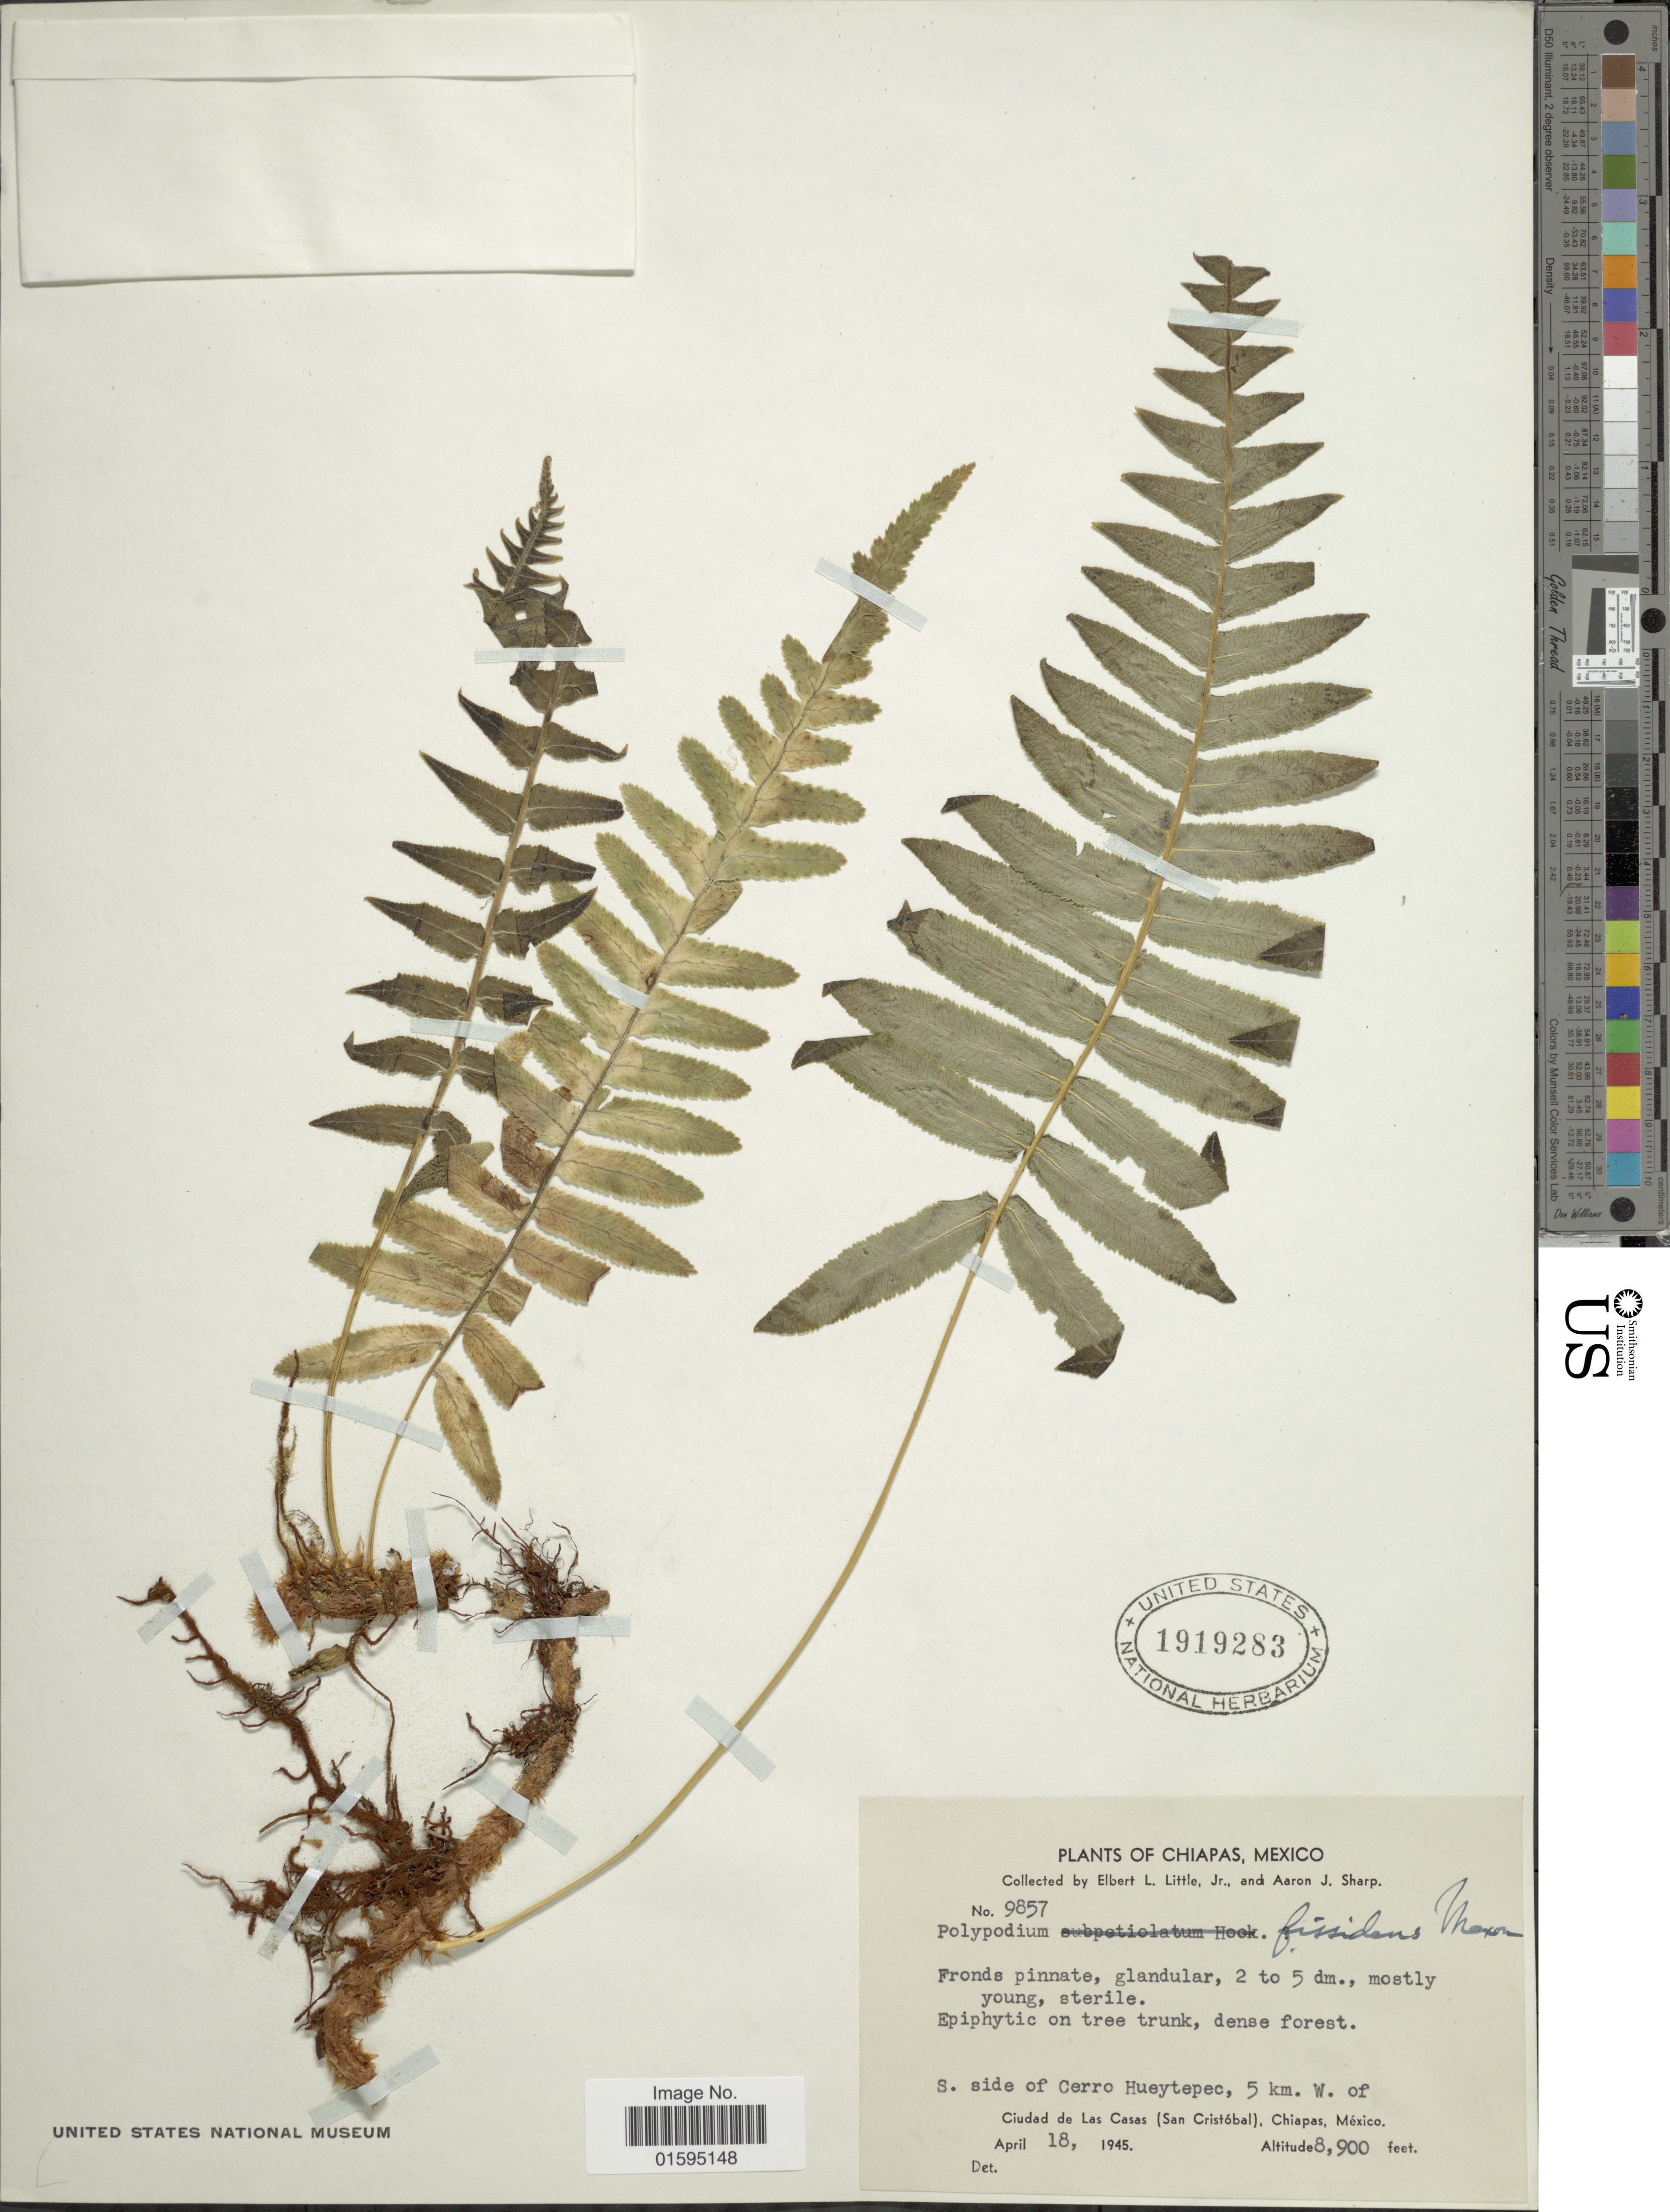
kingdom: Plantae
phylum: Tracheophyta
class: Polypodiopsida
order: Polypodiales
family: Polypodiaceae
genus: Polypodium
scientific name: Polypodium fissidens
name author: Maxon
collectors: E. L. Little & Mrs A. J. Sharp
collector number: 9857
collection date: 1945-04-18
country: Mexico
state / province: Chiapas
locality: S. side of Cerro Hueytepec, 5 km. W. of Ciudad de Las Casas (San Cristóbal)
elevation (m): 2713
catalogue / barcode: US 1919283